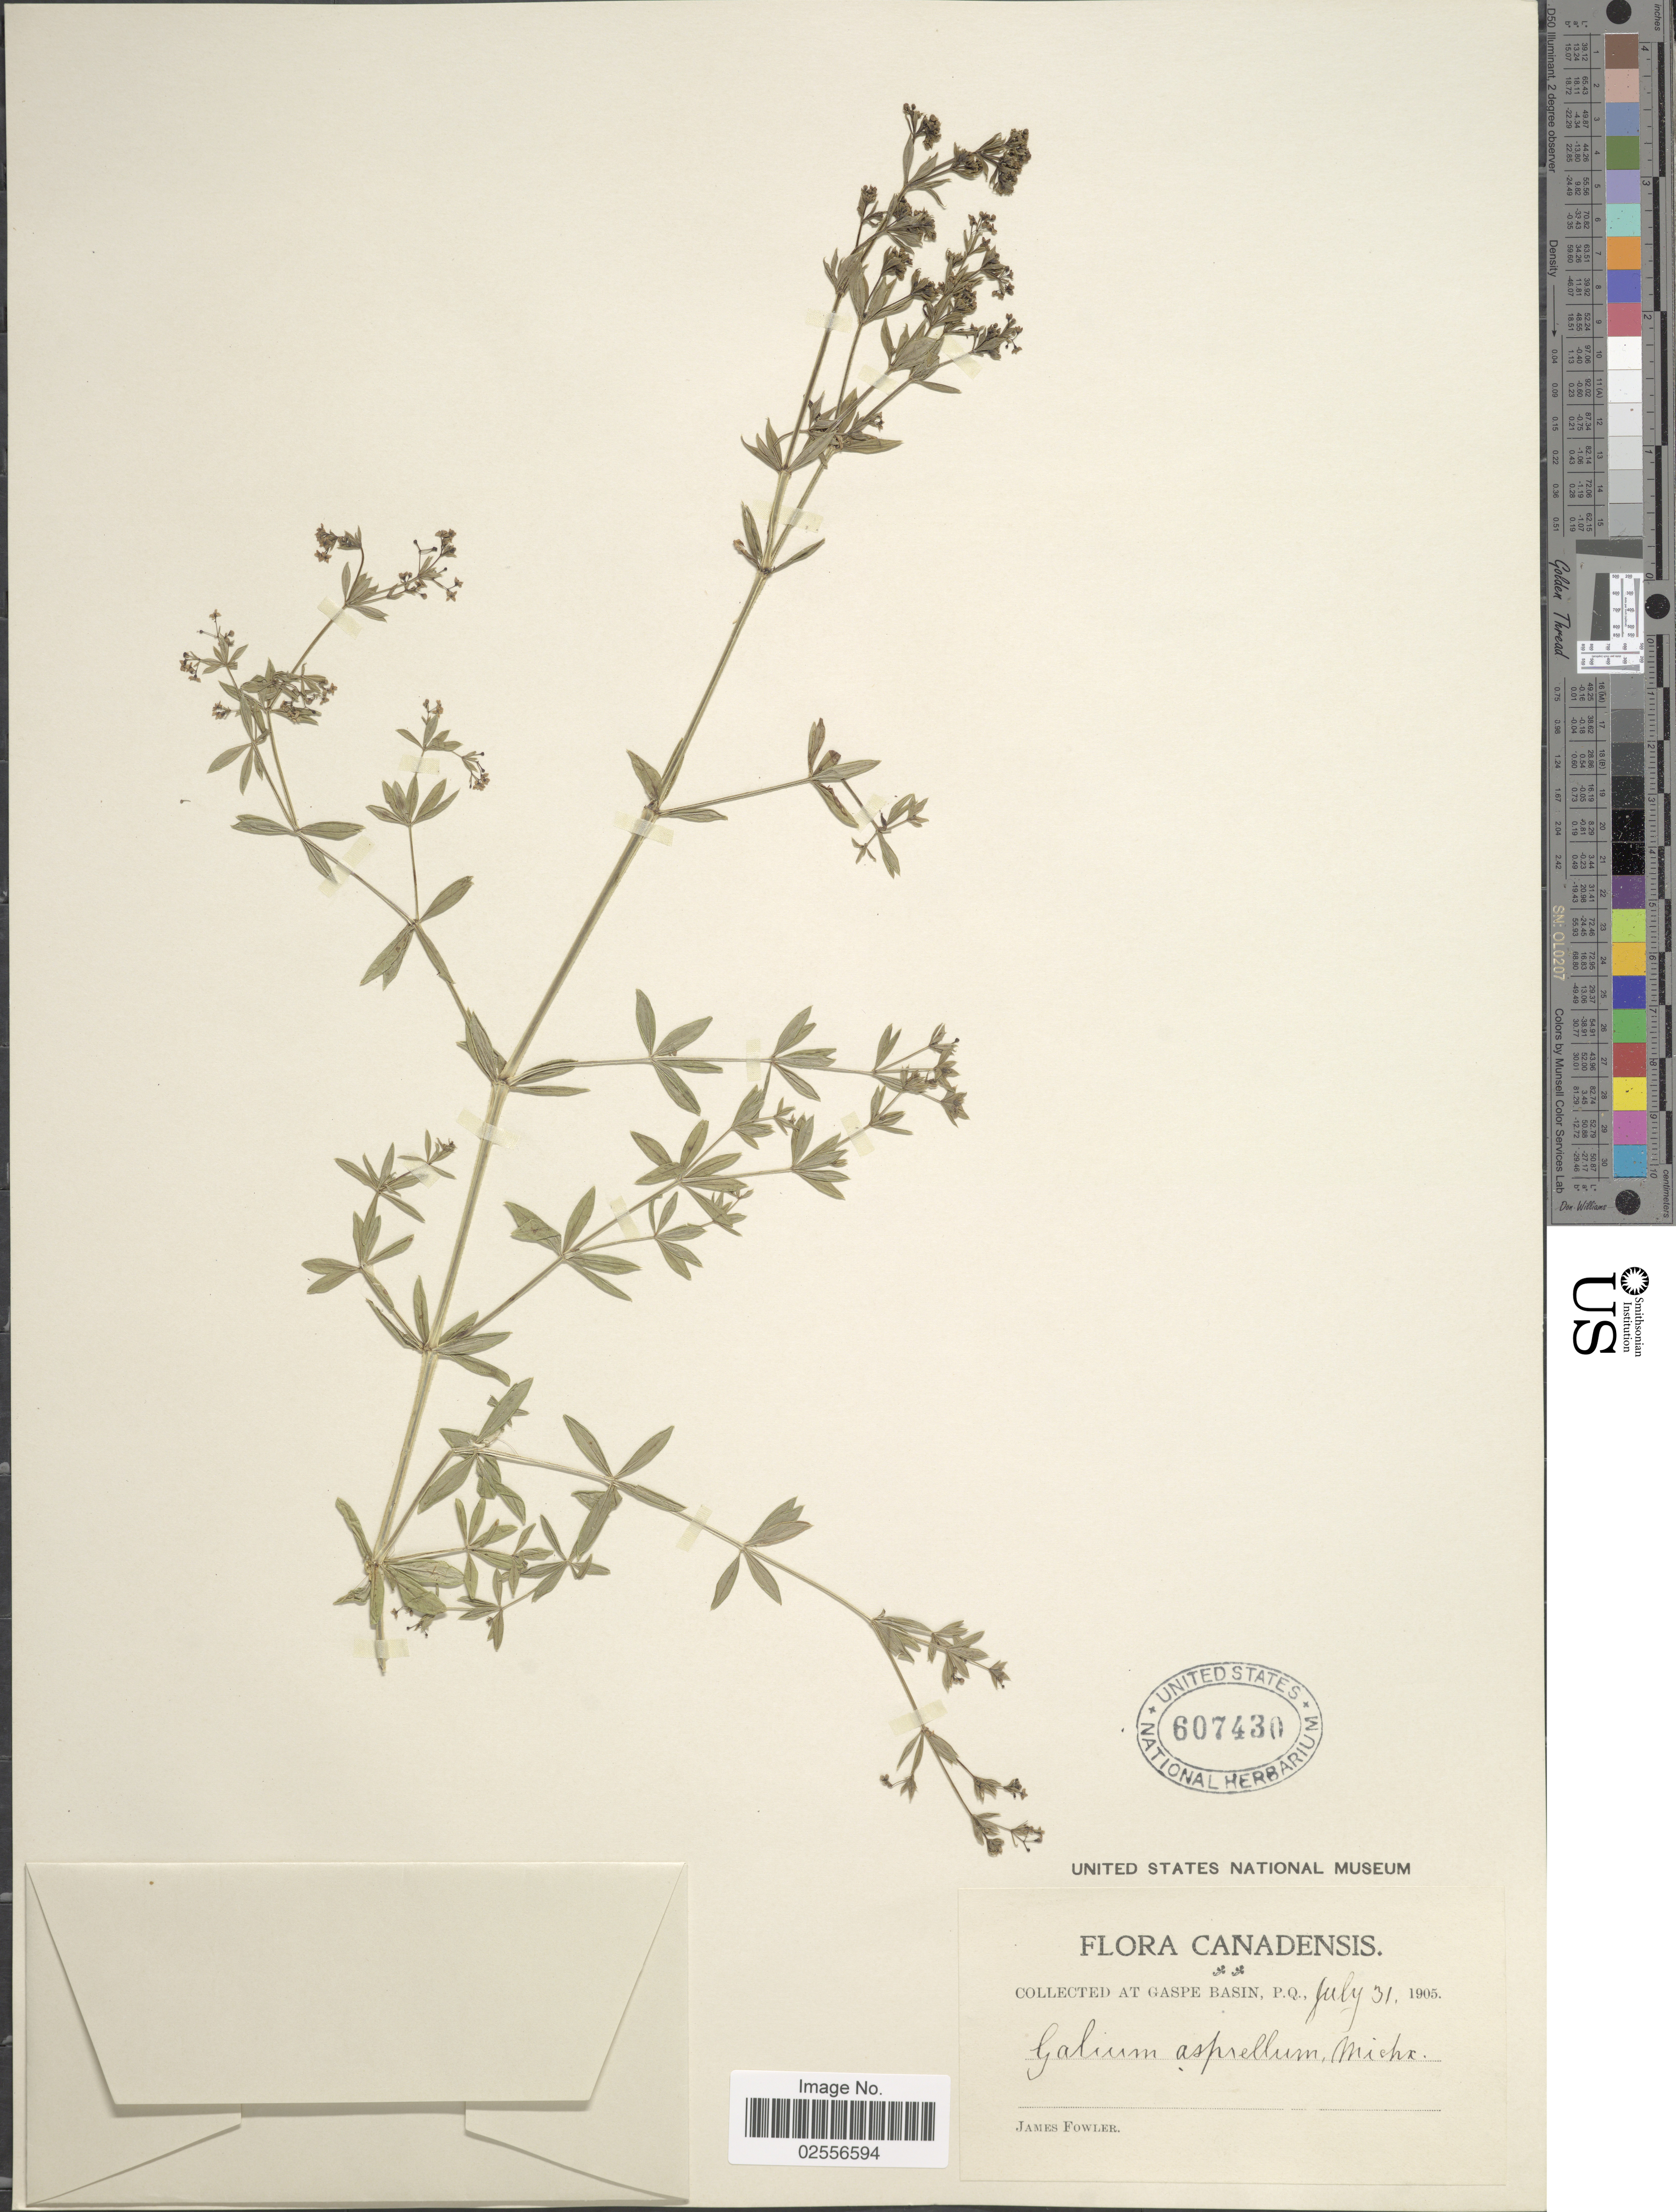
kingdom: Plantae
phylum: Tracheophyta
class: Magnoliopsida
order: Gentianales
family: Rubiaceae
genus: Galium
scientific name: Galium asprellum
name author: Michx.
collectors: J. P. Fowler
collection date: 1905-07-31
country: Canada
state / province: Quebec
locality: Gaspe Basin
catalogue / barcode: US 607430